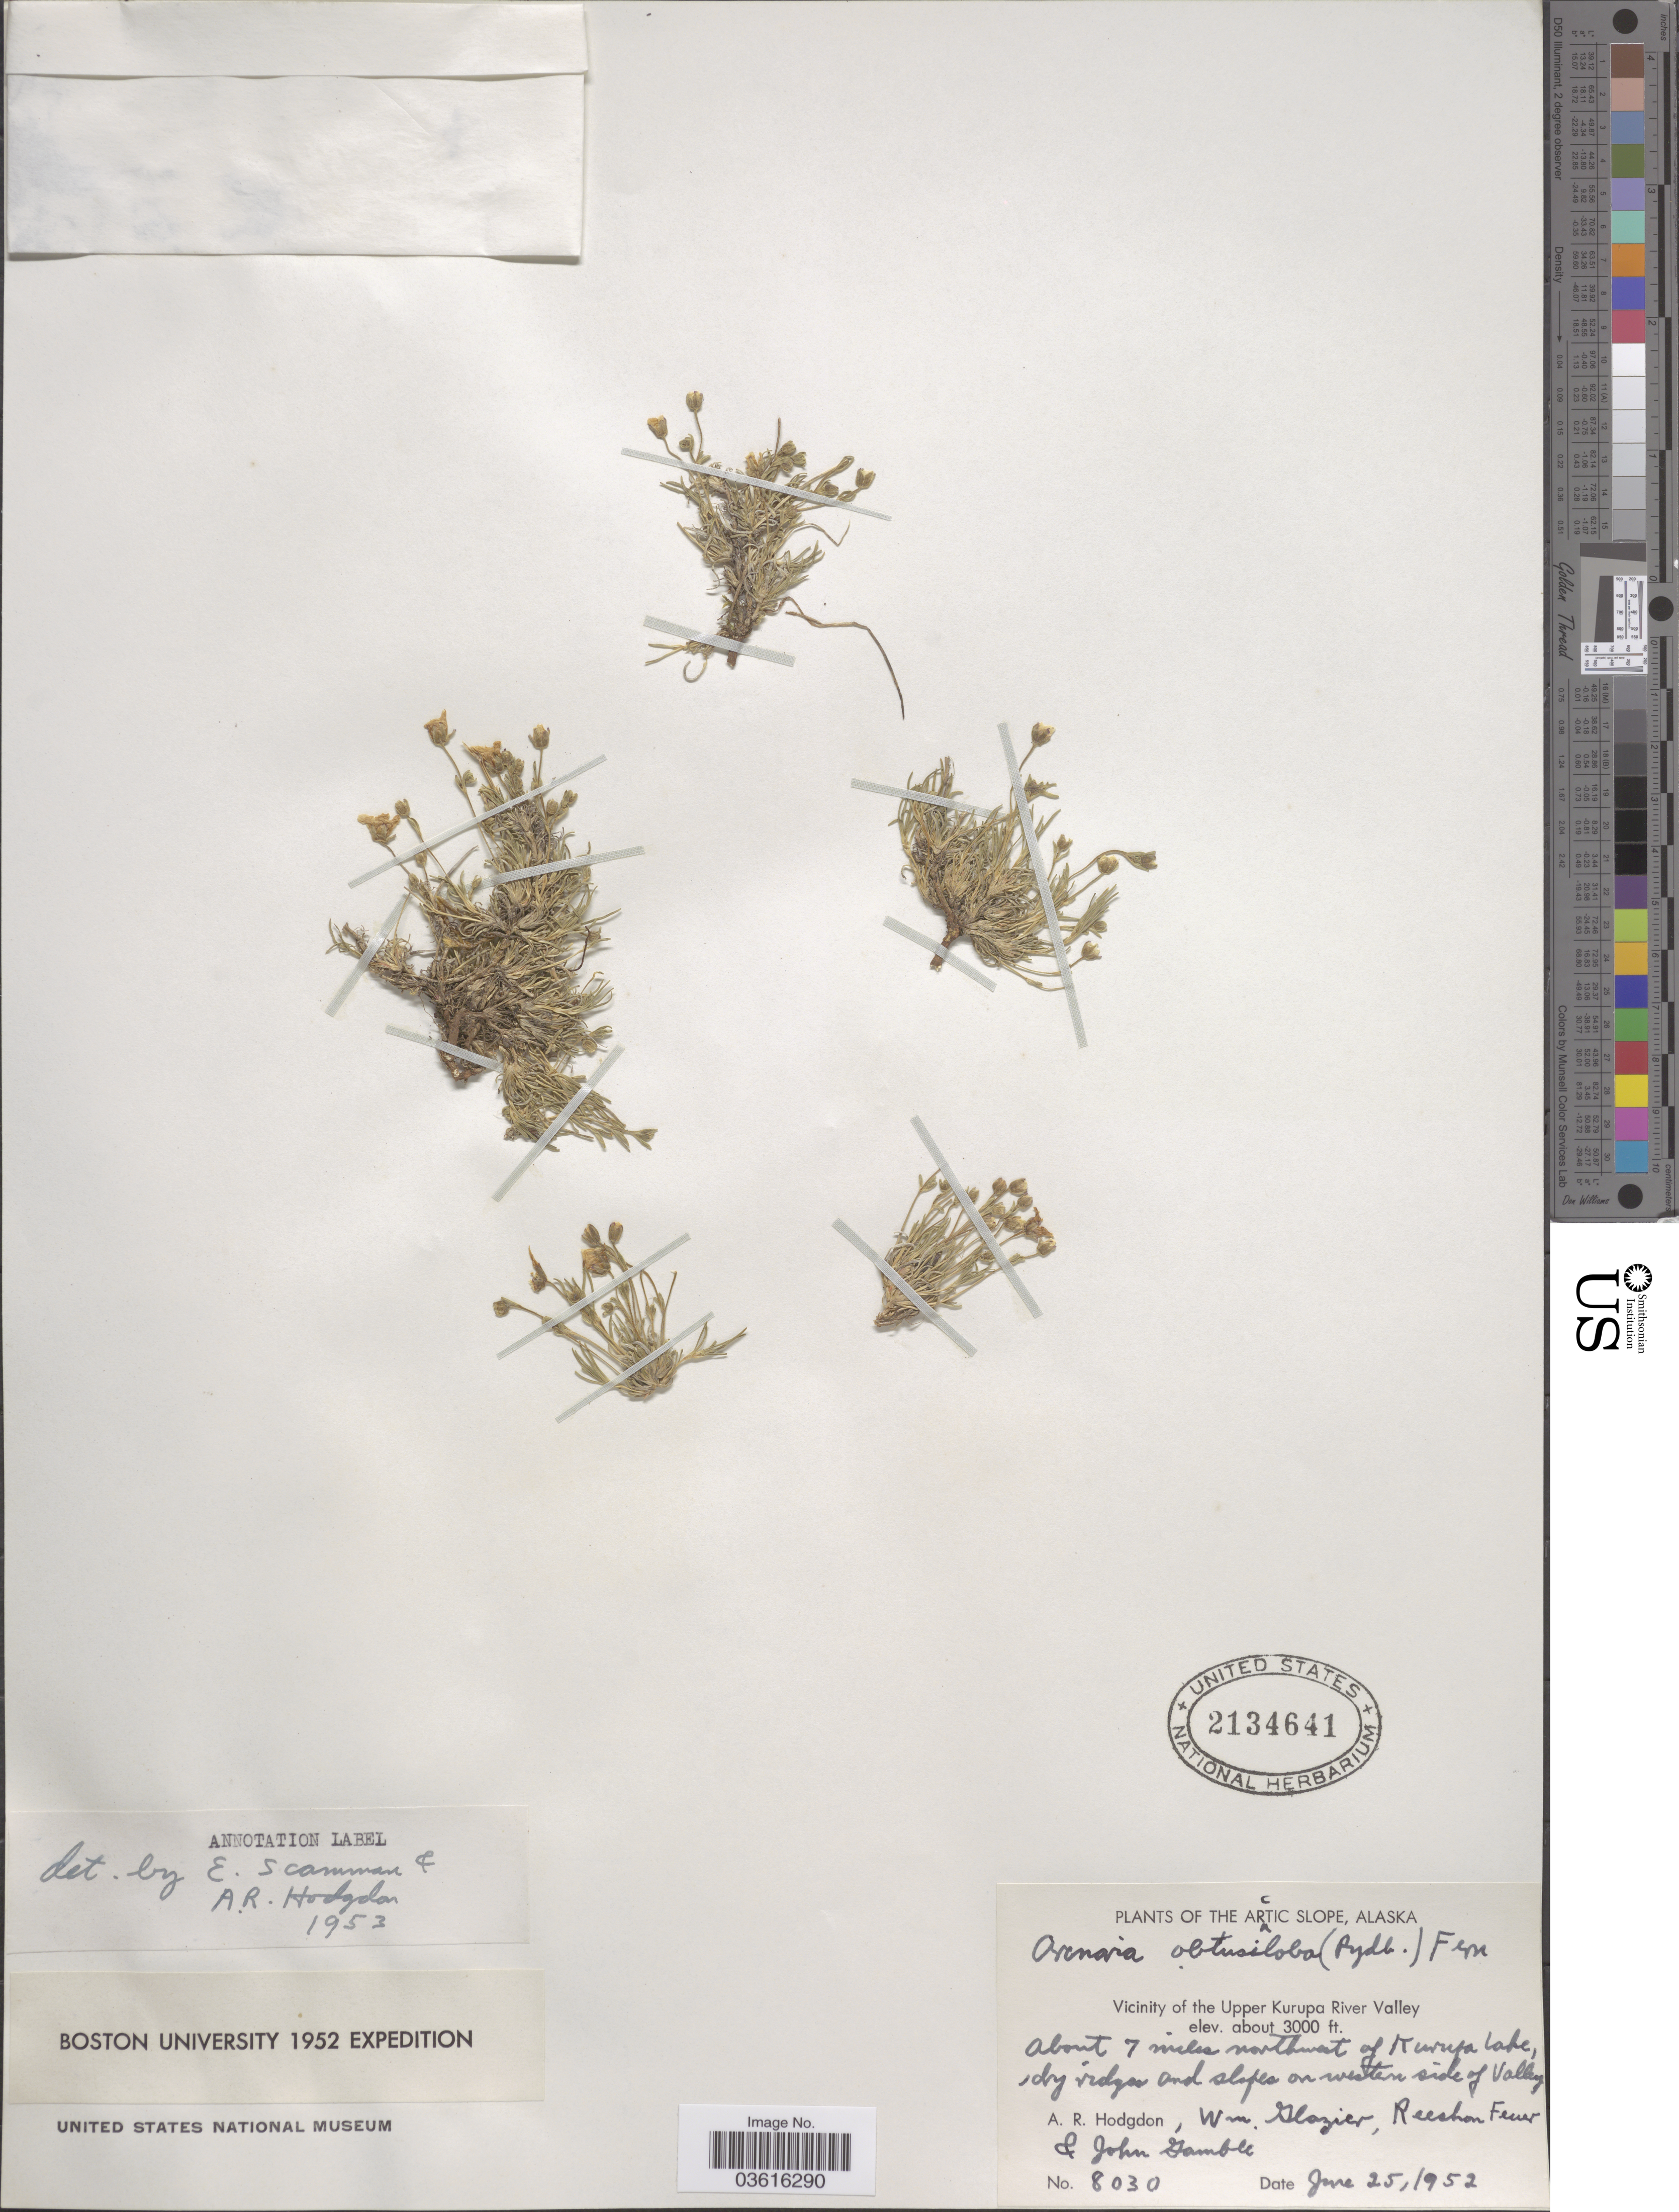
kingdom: Plantae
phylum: Tracheophyta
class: Magnoliopsida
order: Caryophyllales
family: Caryophyllaceae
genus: Cherleria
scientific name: Cherleria arctica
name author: (Steven ex Ser.) A.J. Moore & Dillenb.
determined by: Strong, M. T., (US), Smithsonian Institution - National Museum of Natural History (UNITED STATES)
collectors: A. R. Hodgdon, W. Glazier, S. Feuer & J. S. Gamble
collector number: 8030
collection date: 1952-06-25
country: United States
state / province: Alaska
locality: The arctic slope. Vicinity of the Upper Kurupa River Valley. About 7 miles northwest of Kurupa Lake, dry ridges and slopes on western side of Valley.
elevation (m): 914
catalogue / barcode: US 2134641